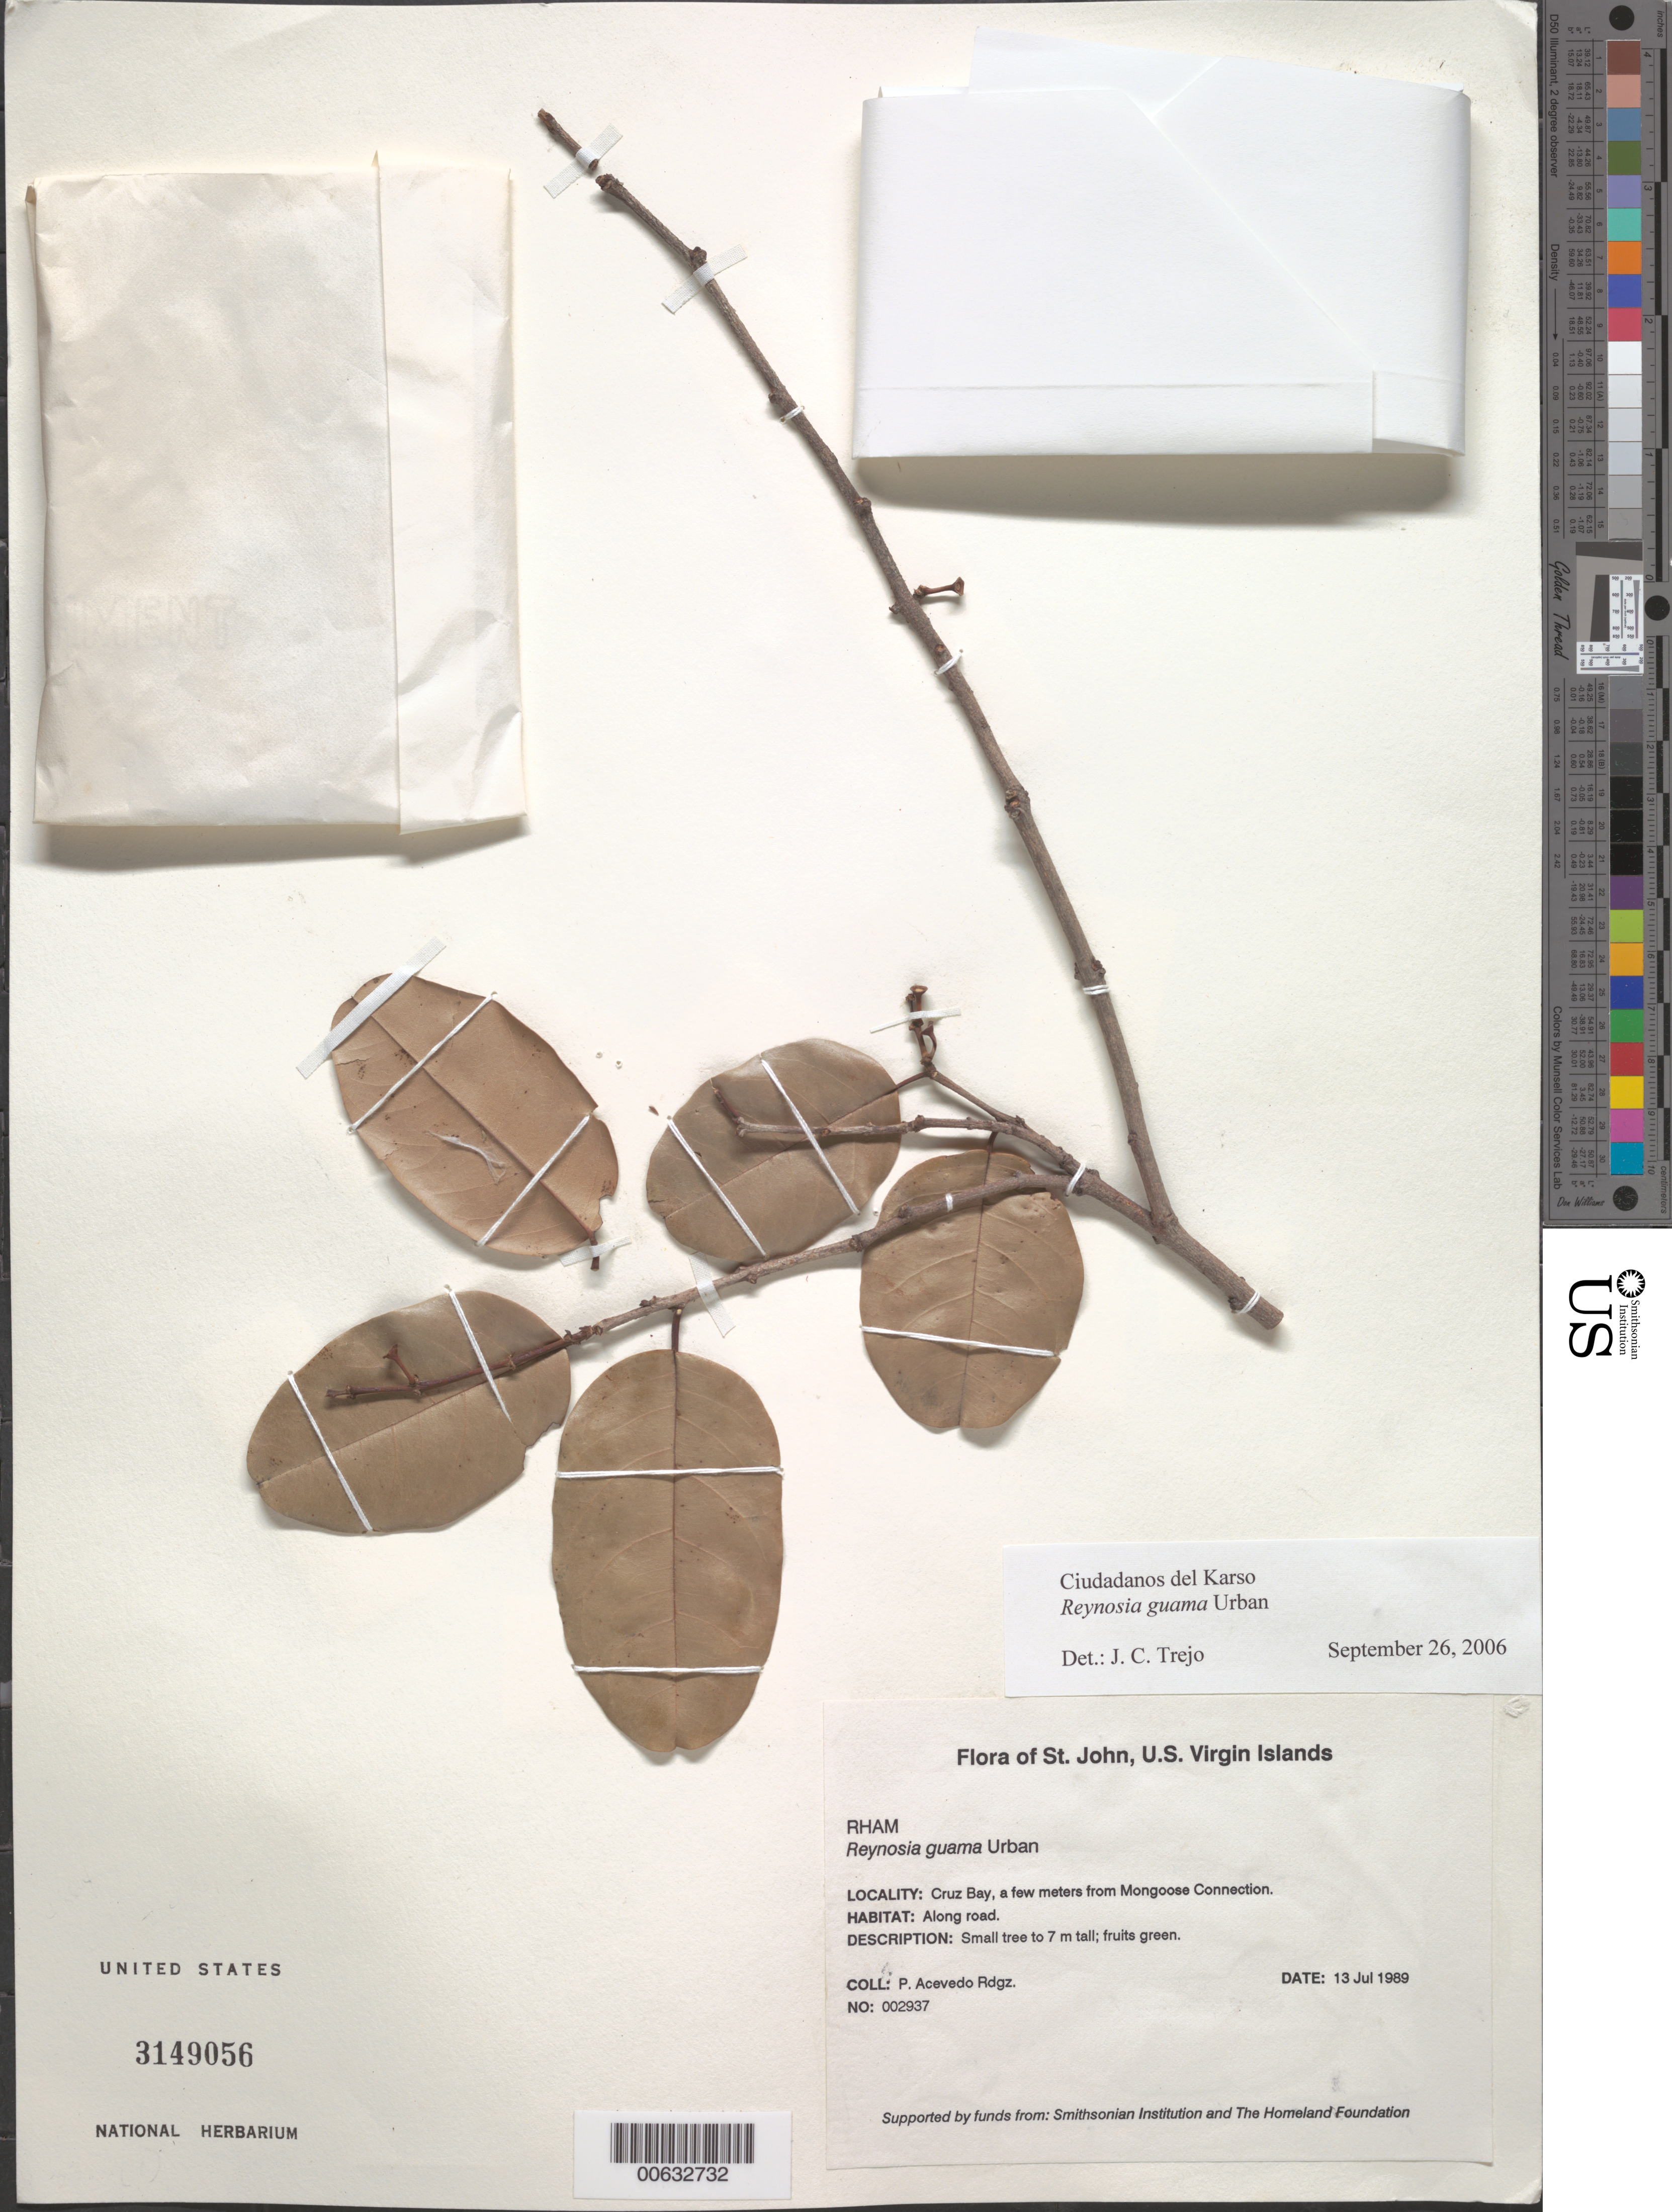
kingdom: Plantae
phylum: Tracheophyta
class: Magnoliopsida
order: Rosales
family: Rhamnaceae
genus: Reynosia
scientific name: Reynosia guama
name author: Urb.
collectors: P. Acevedo-Rodr.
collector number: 002937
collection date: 1989-07-13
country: U.S. Virgin Islands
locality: St. John, Cruz Bay, a few meters from Mongoose Connection.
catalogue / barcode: US 3149056